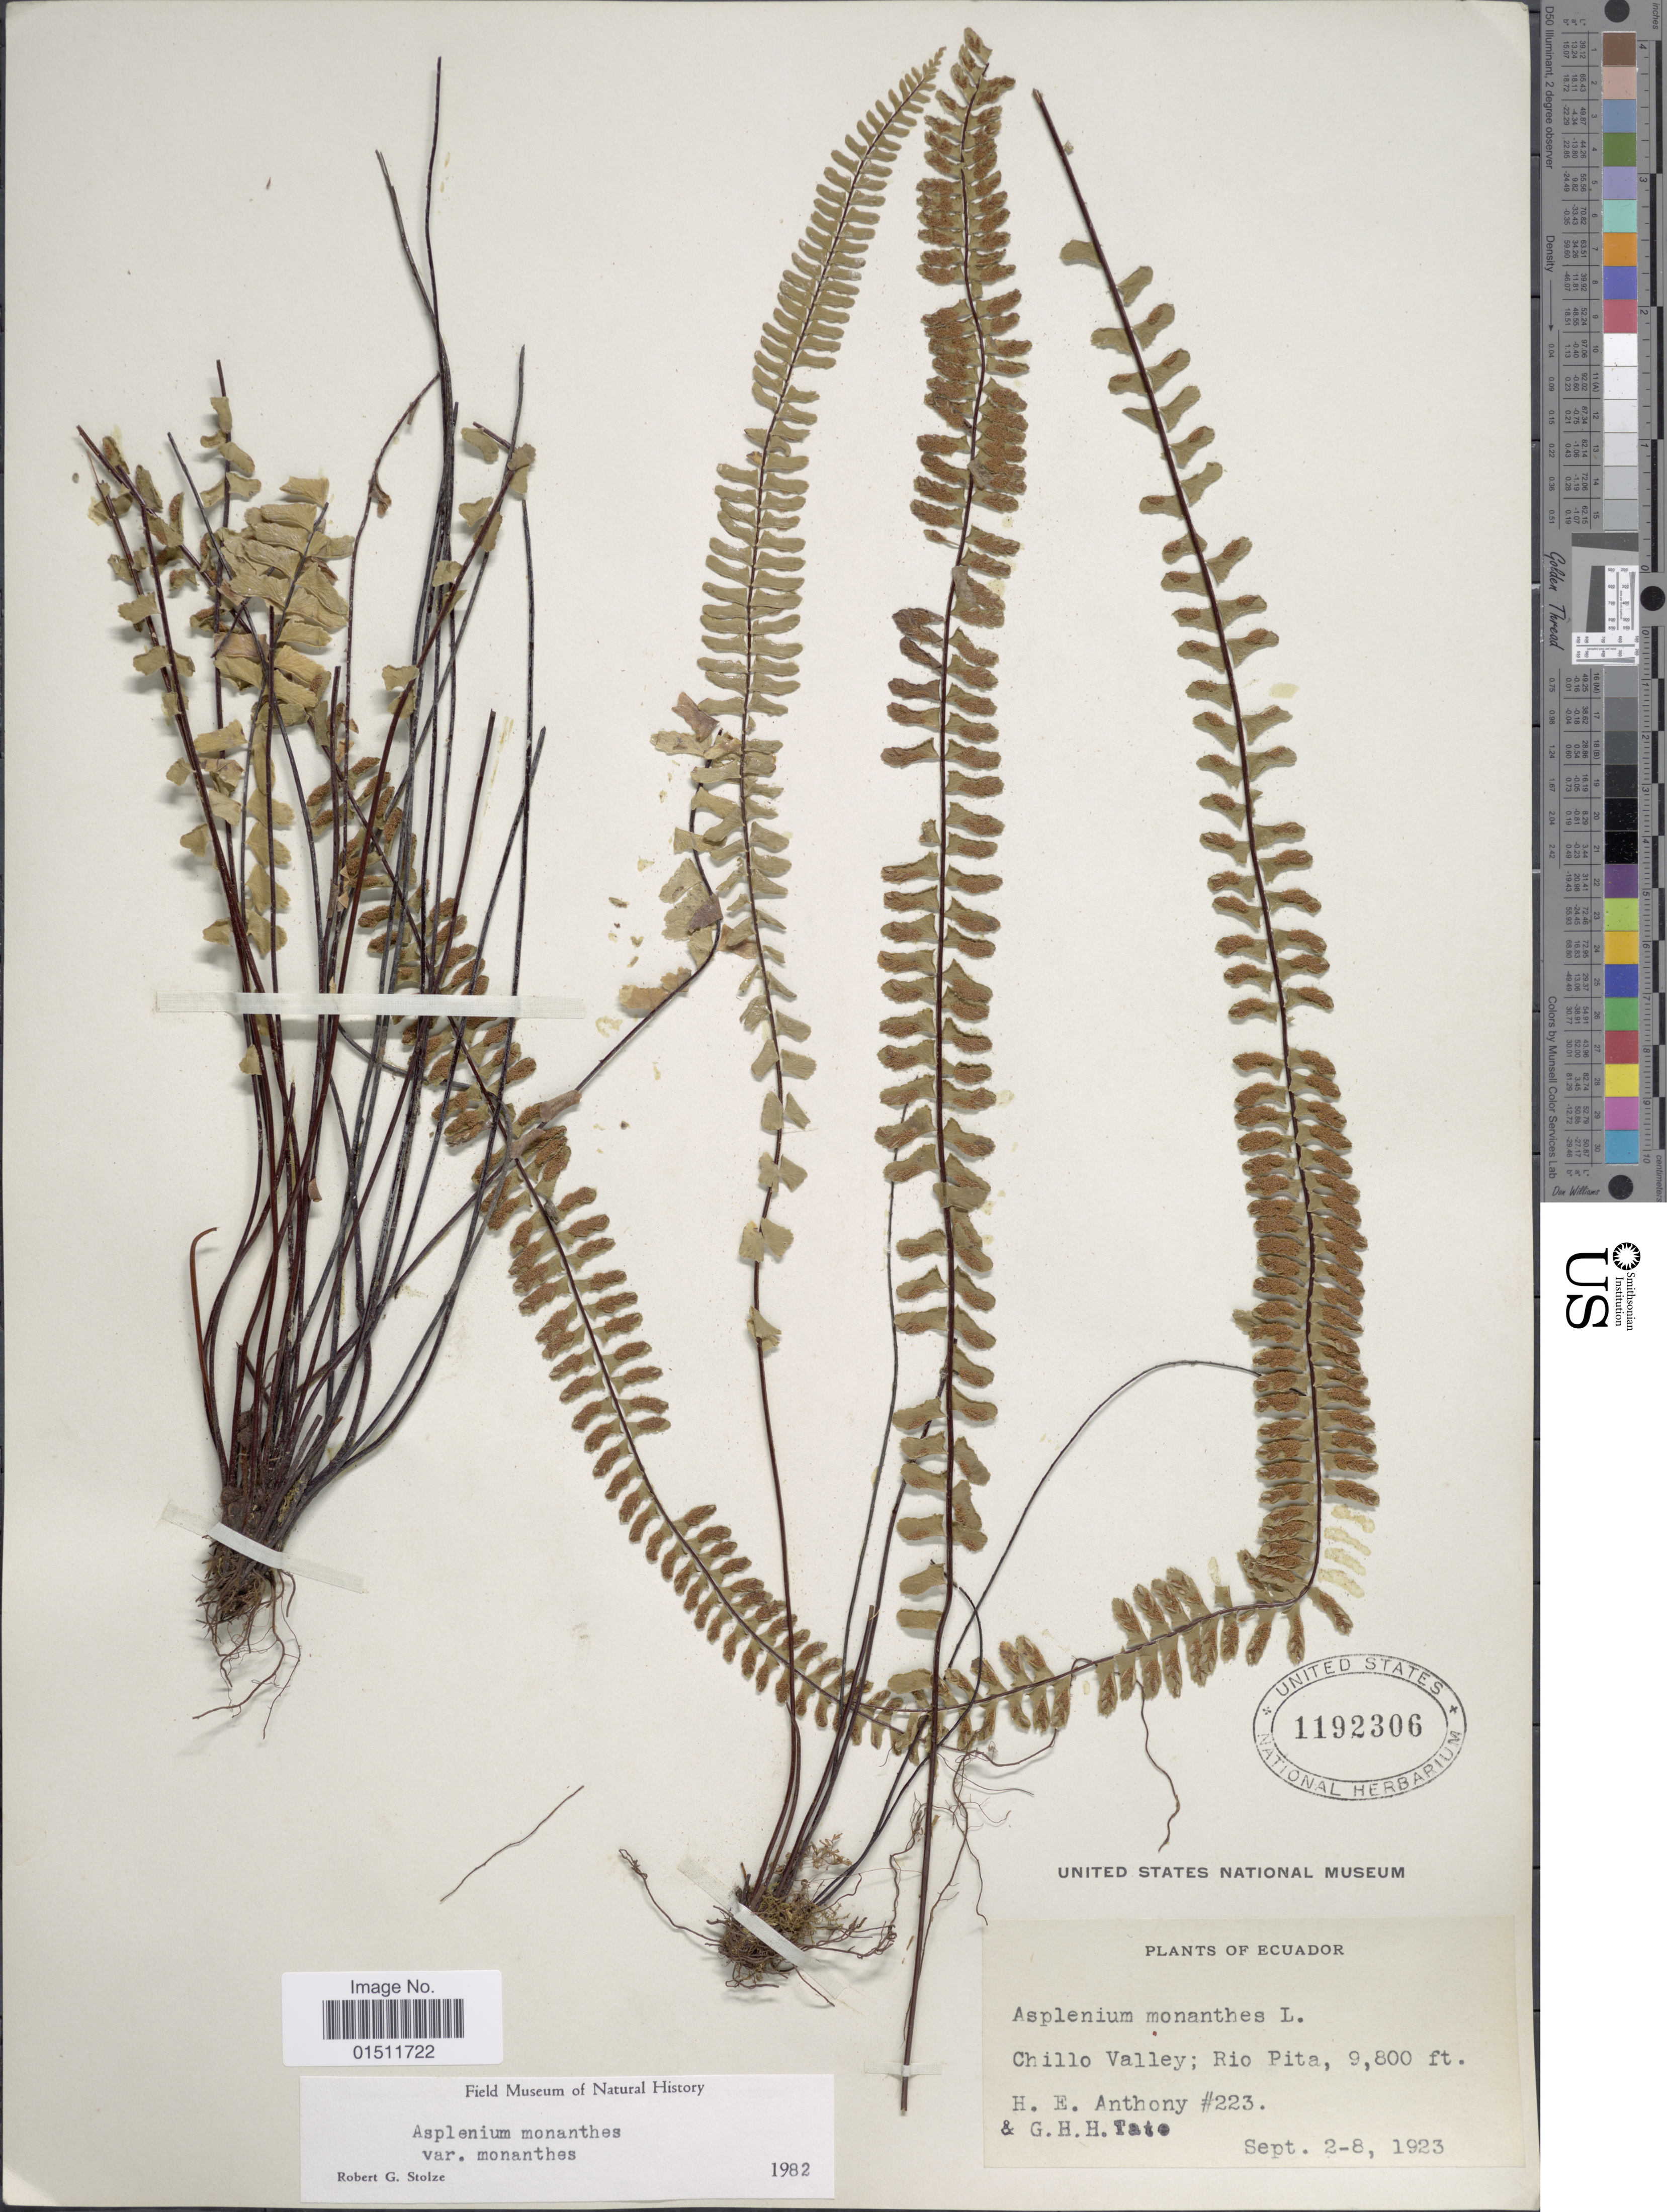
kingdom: Plantae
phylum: Tracheophyta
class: Polypodiopsida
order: Polypodiales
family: Aspleniaceae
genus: Asplenium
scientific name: Asplenium monanthes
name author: L.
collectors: H. E. Anthony & G. H. H.Tate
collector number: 223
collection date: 1923-09-02/1923-09-08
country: Ecuador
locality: Chillo Valley; Rio Pita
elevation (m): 2987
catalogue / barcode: US 1192306